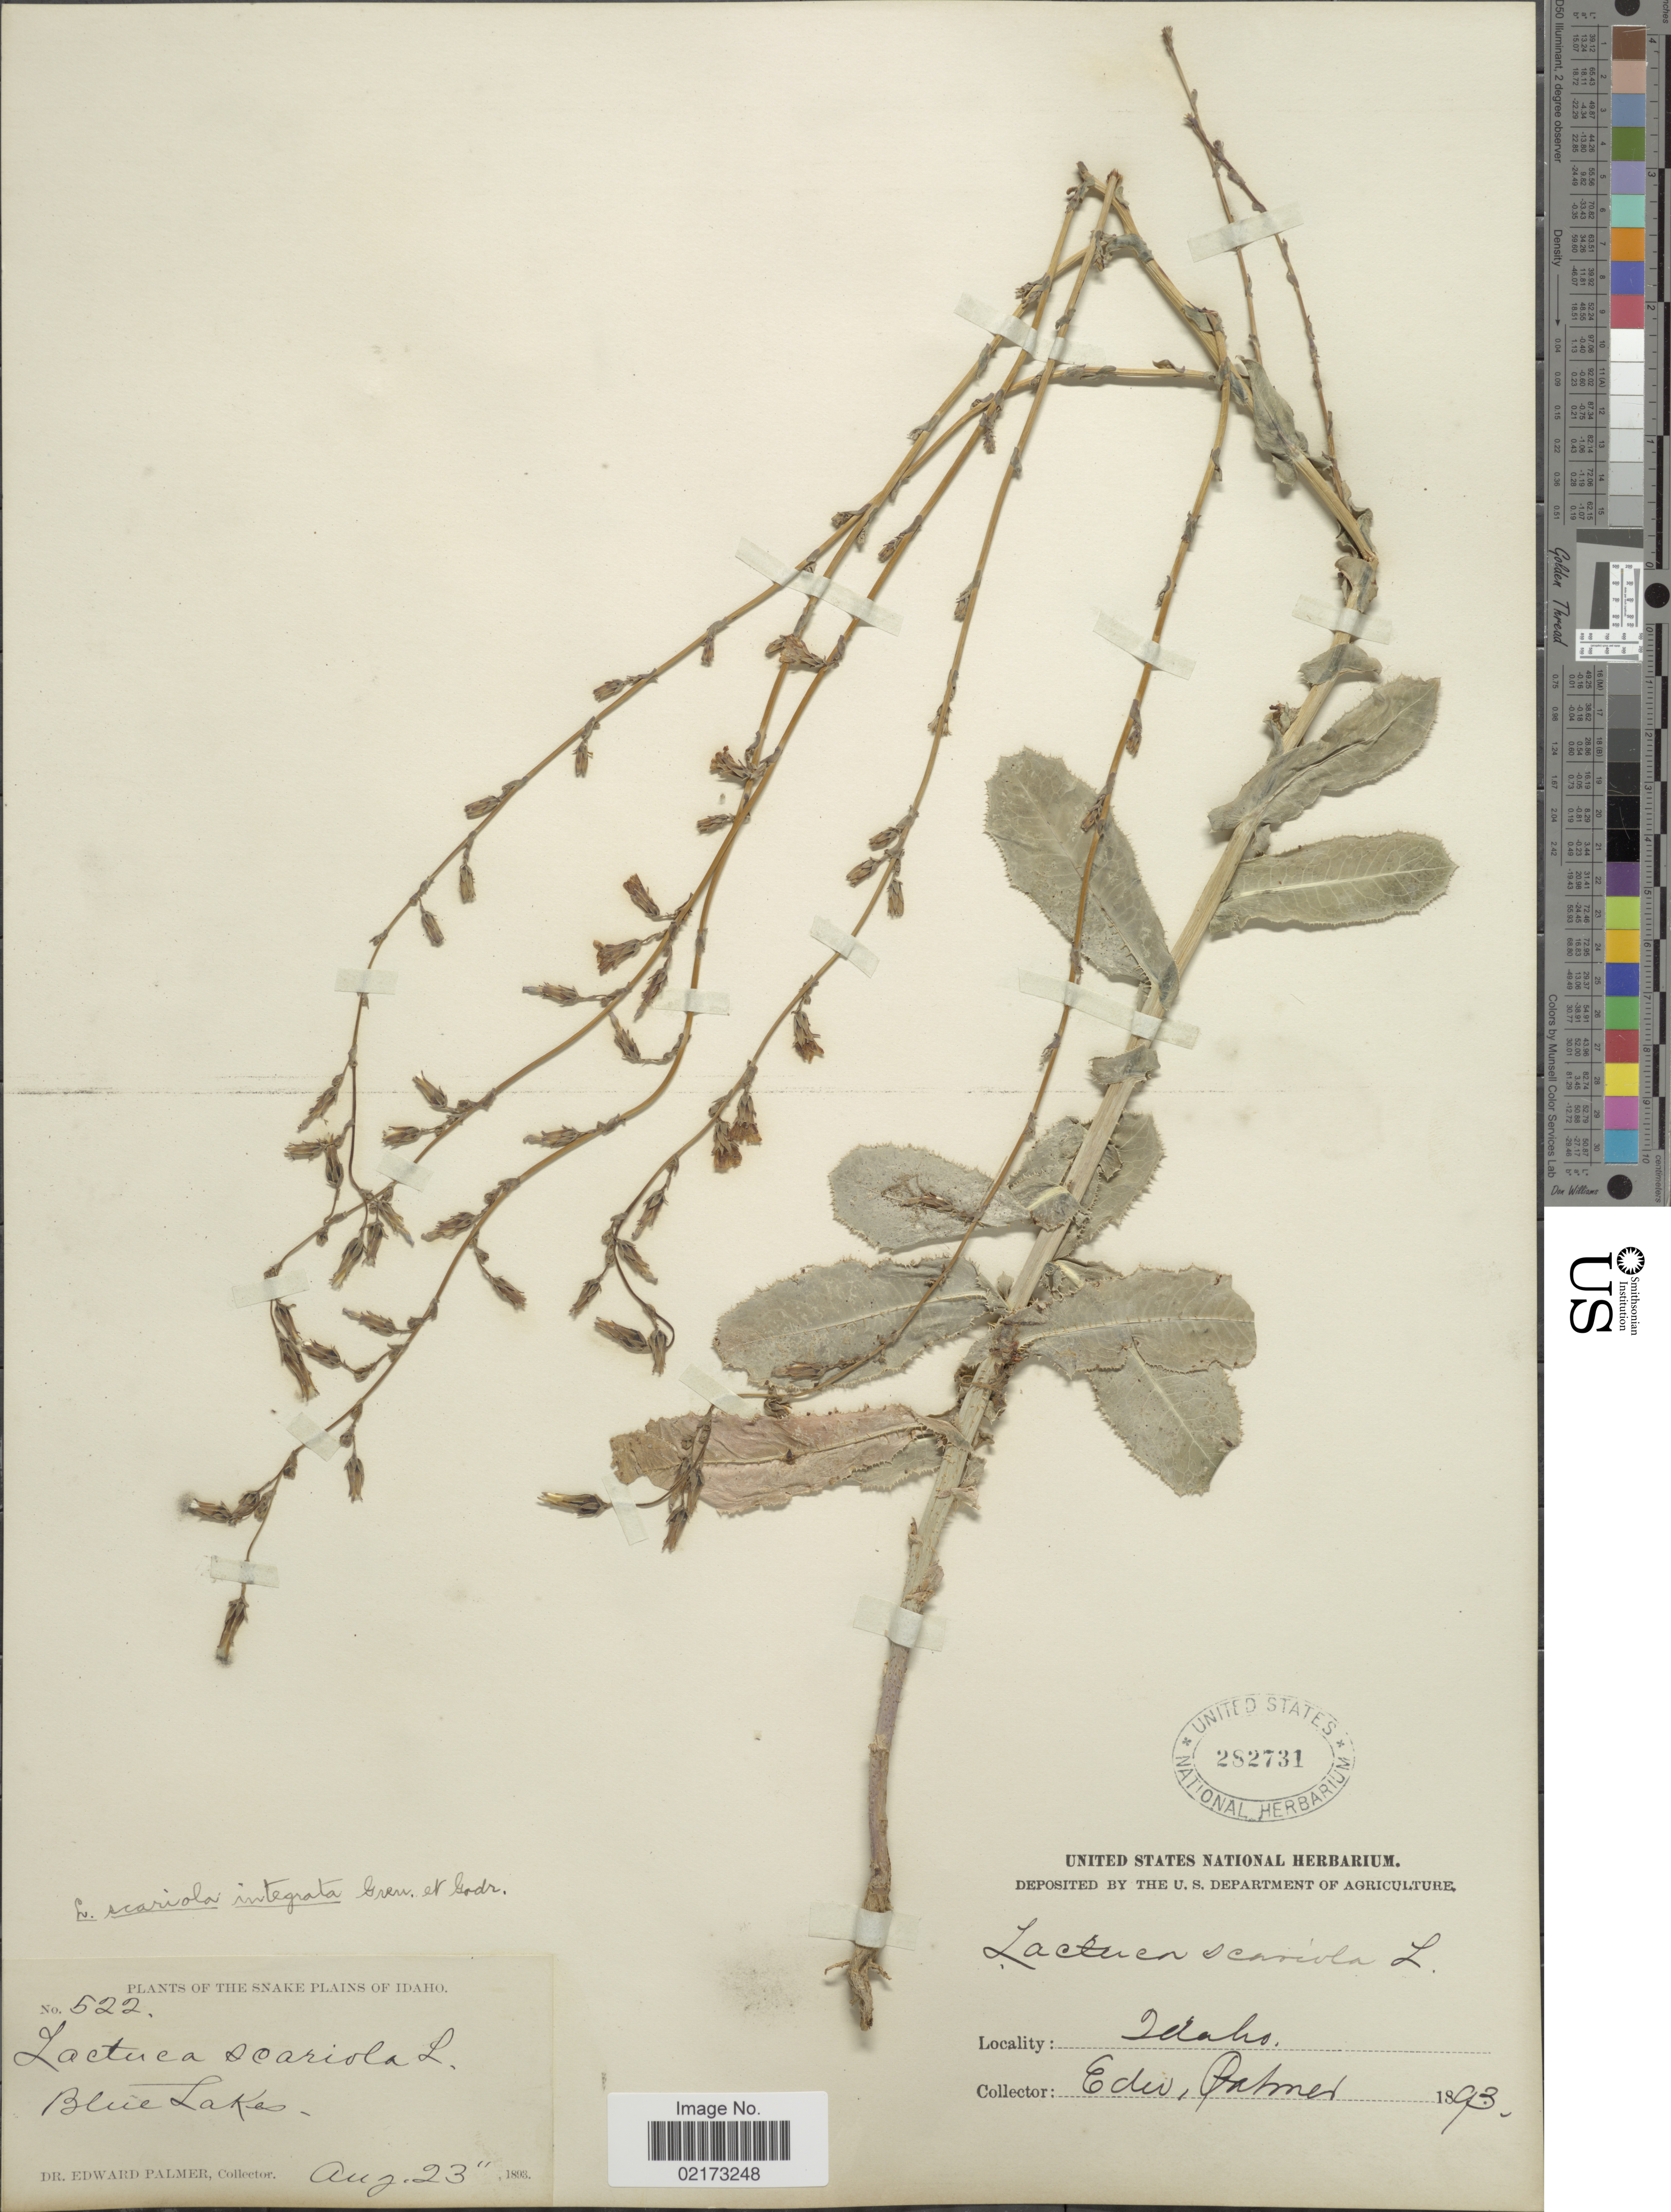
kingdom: Plantae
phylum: Tracheophyta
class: Magnoliopsida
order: Asterales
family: Asteraceae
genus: Lactuca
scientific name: Lactuca serriola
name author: L.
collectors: E. Palmer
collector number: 522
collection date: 1893-08-23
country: United States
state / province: Idaho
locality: Snake Plains of Idaho, Blue Lakes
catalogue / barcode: US 282731